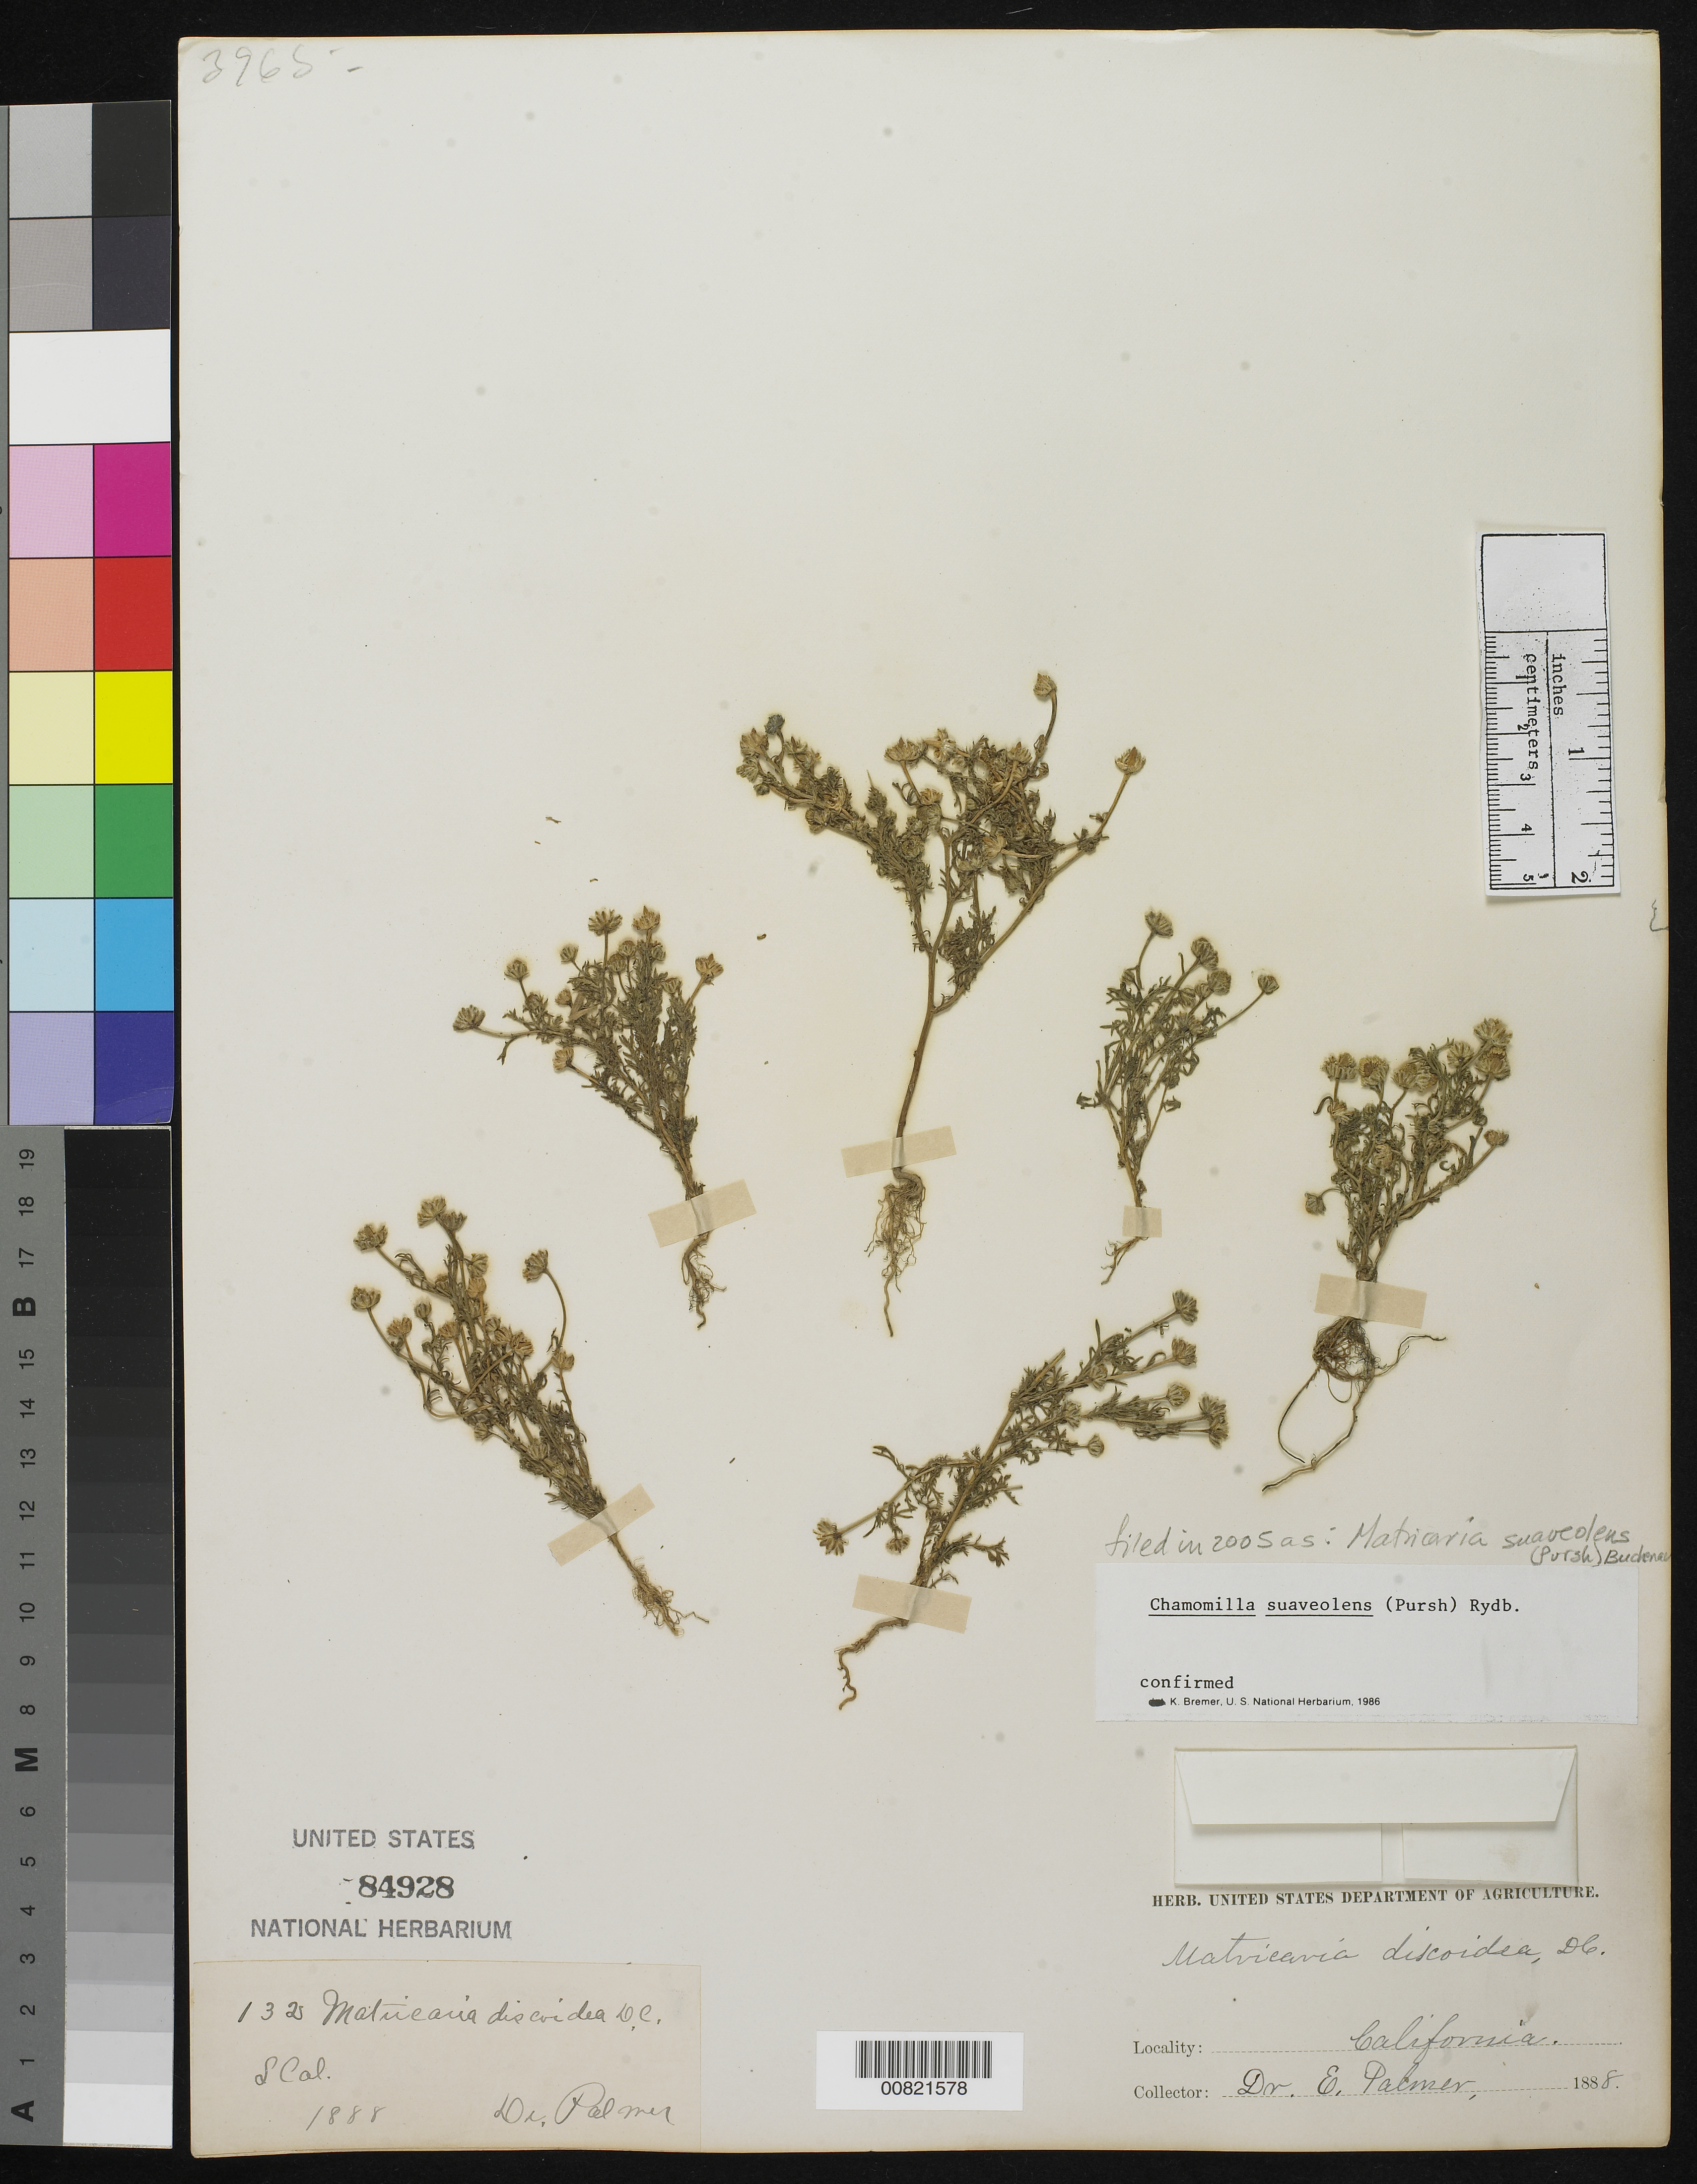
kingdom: Plantae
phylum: Tracheophyta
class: Magnoliopsida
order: Asterales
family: Asteraceae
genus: Matricaria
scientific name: Matricaria matricarioides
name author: (Less.) Porter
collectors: E. Palmer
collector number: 132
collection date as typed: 1888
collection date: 1888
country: United States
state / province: California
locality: S. California.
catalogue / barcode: US 84928